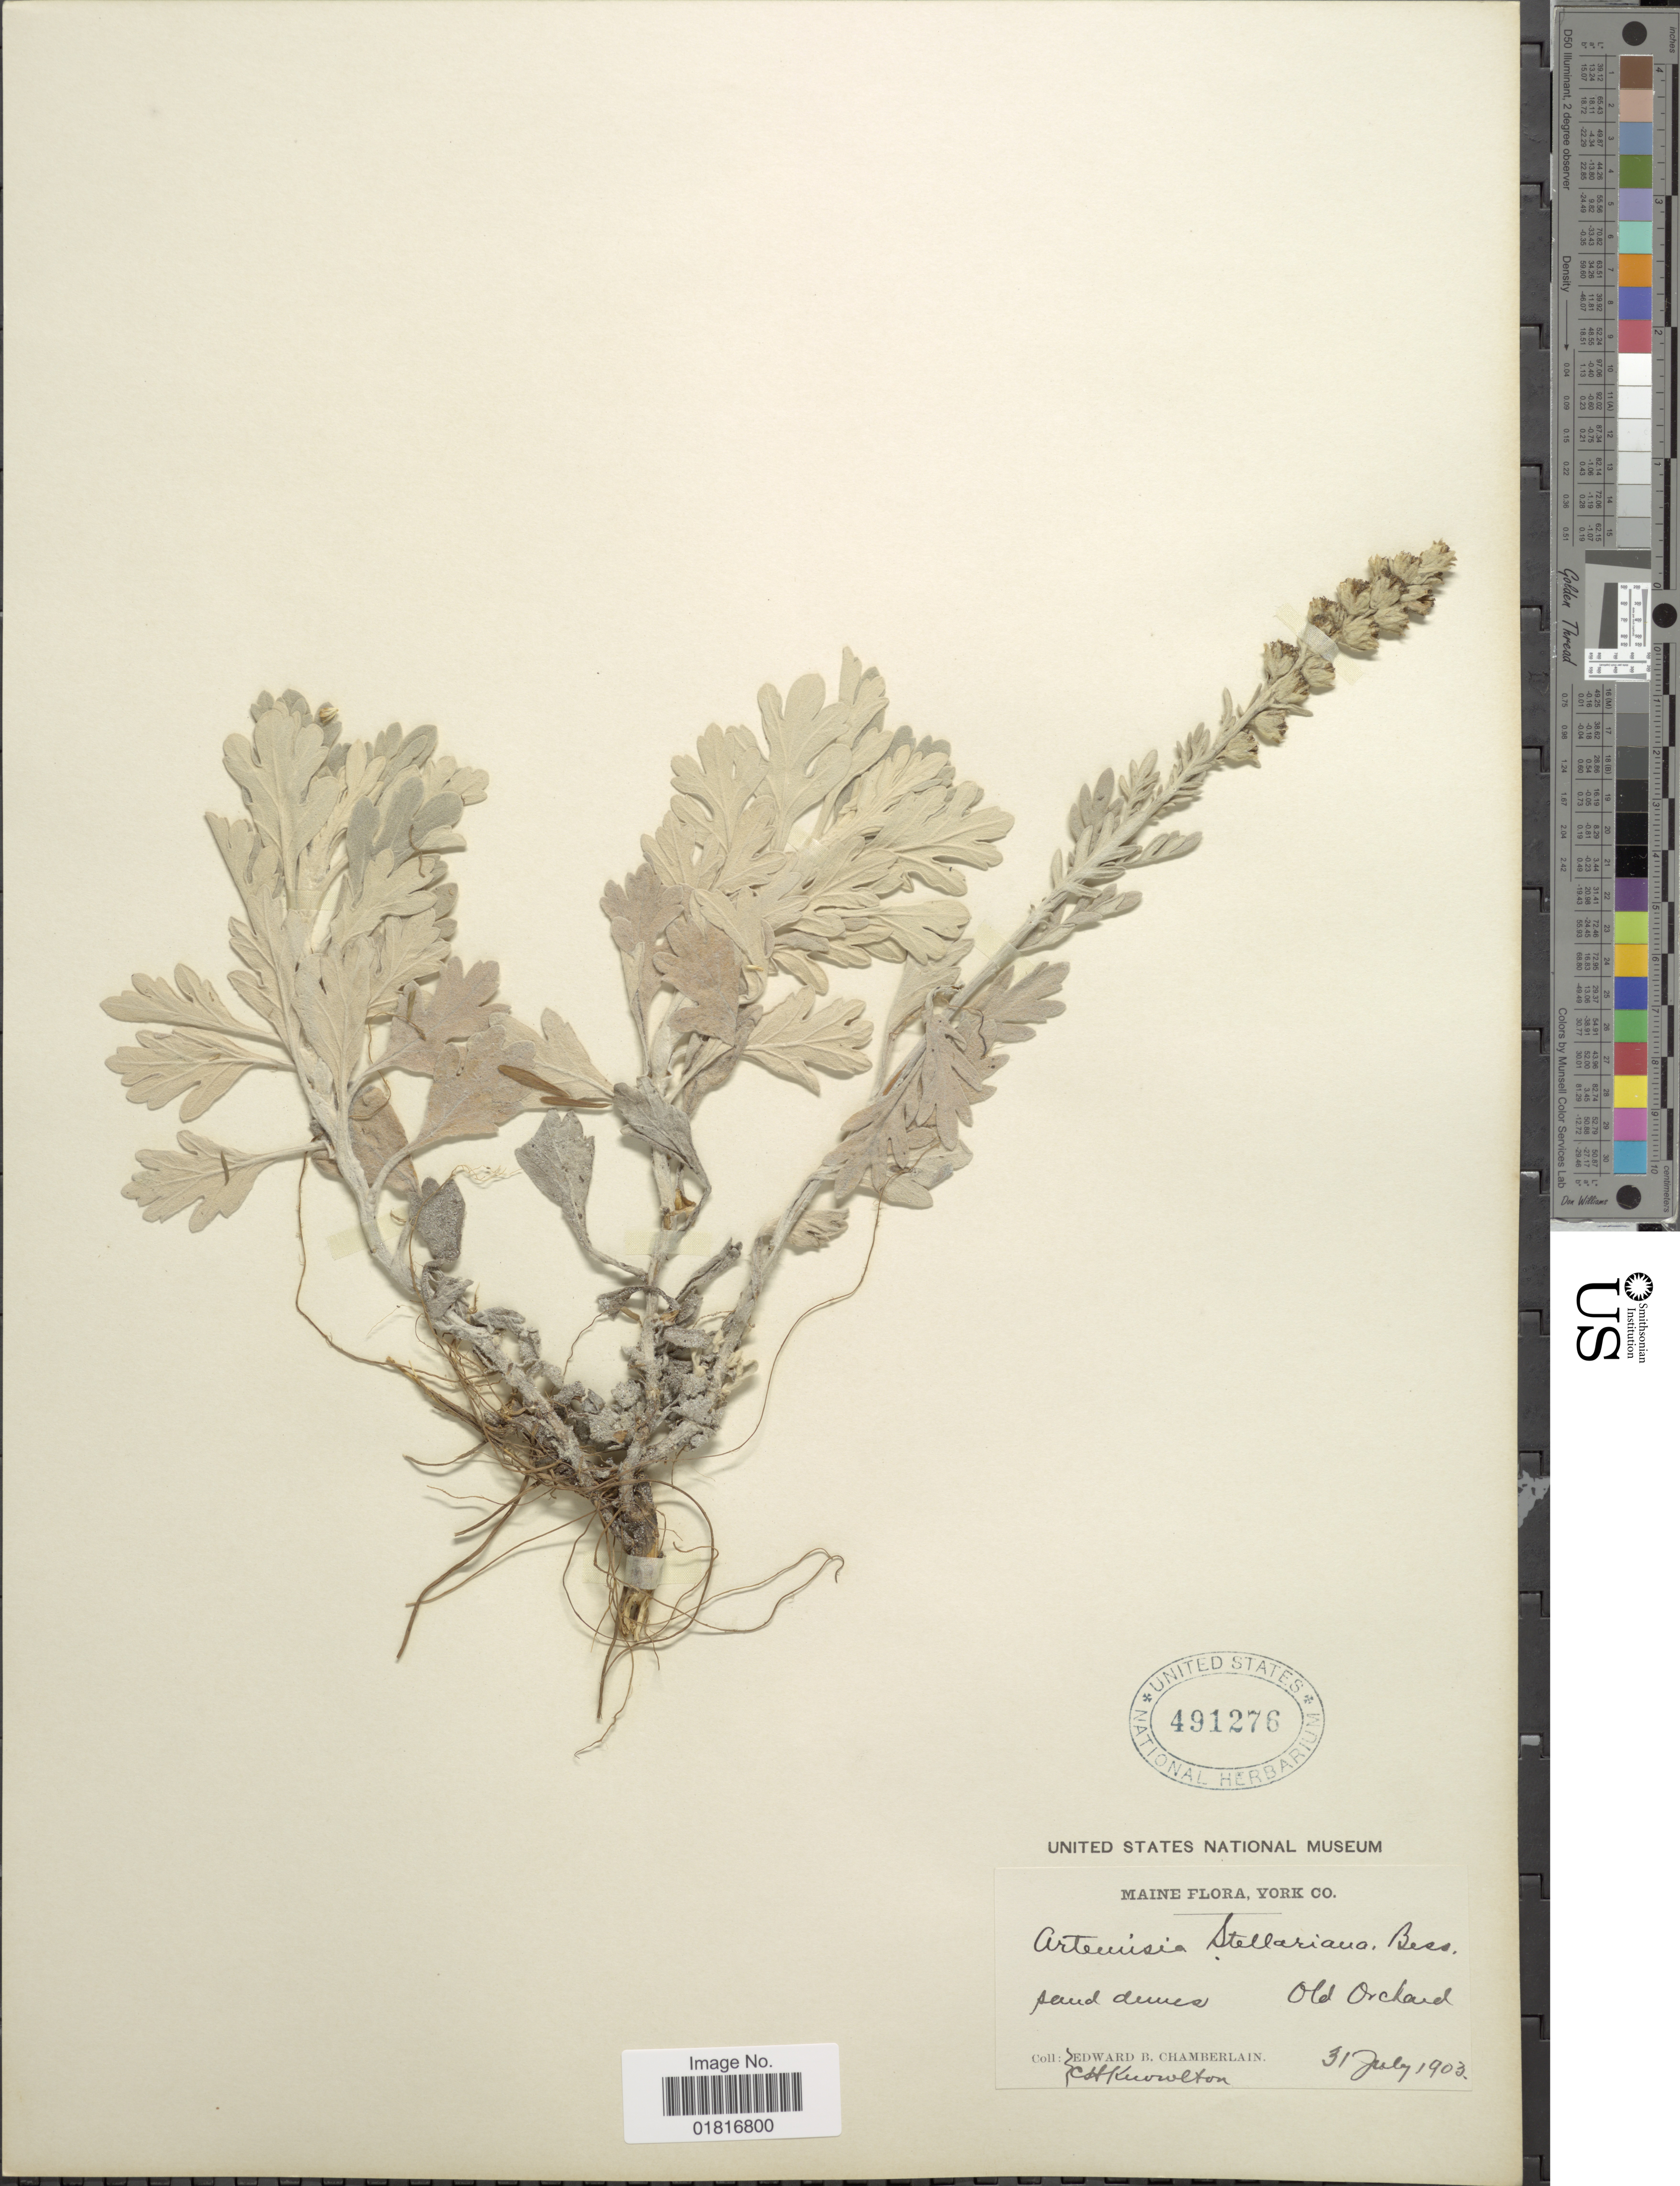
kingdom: Plantae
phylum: Tracheophyta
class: Magnoliopsida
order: Asterales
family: Asteraceae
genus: Artemisia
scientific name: Artemisia stelleriana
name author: Besser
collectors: E. Chamberlain & C. H. Knowlton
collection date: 1903-07-31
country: United States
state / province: Maine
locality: York Co, Sand dunes, Old Orchard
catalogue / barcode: US 491276